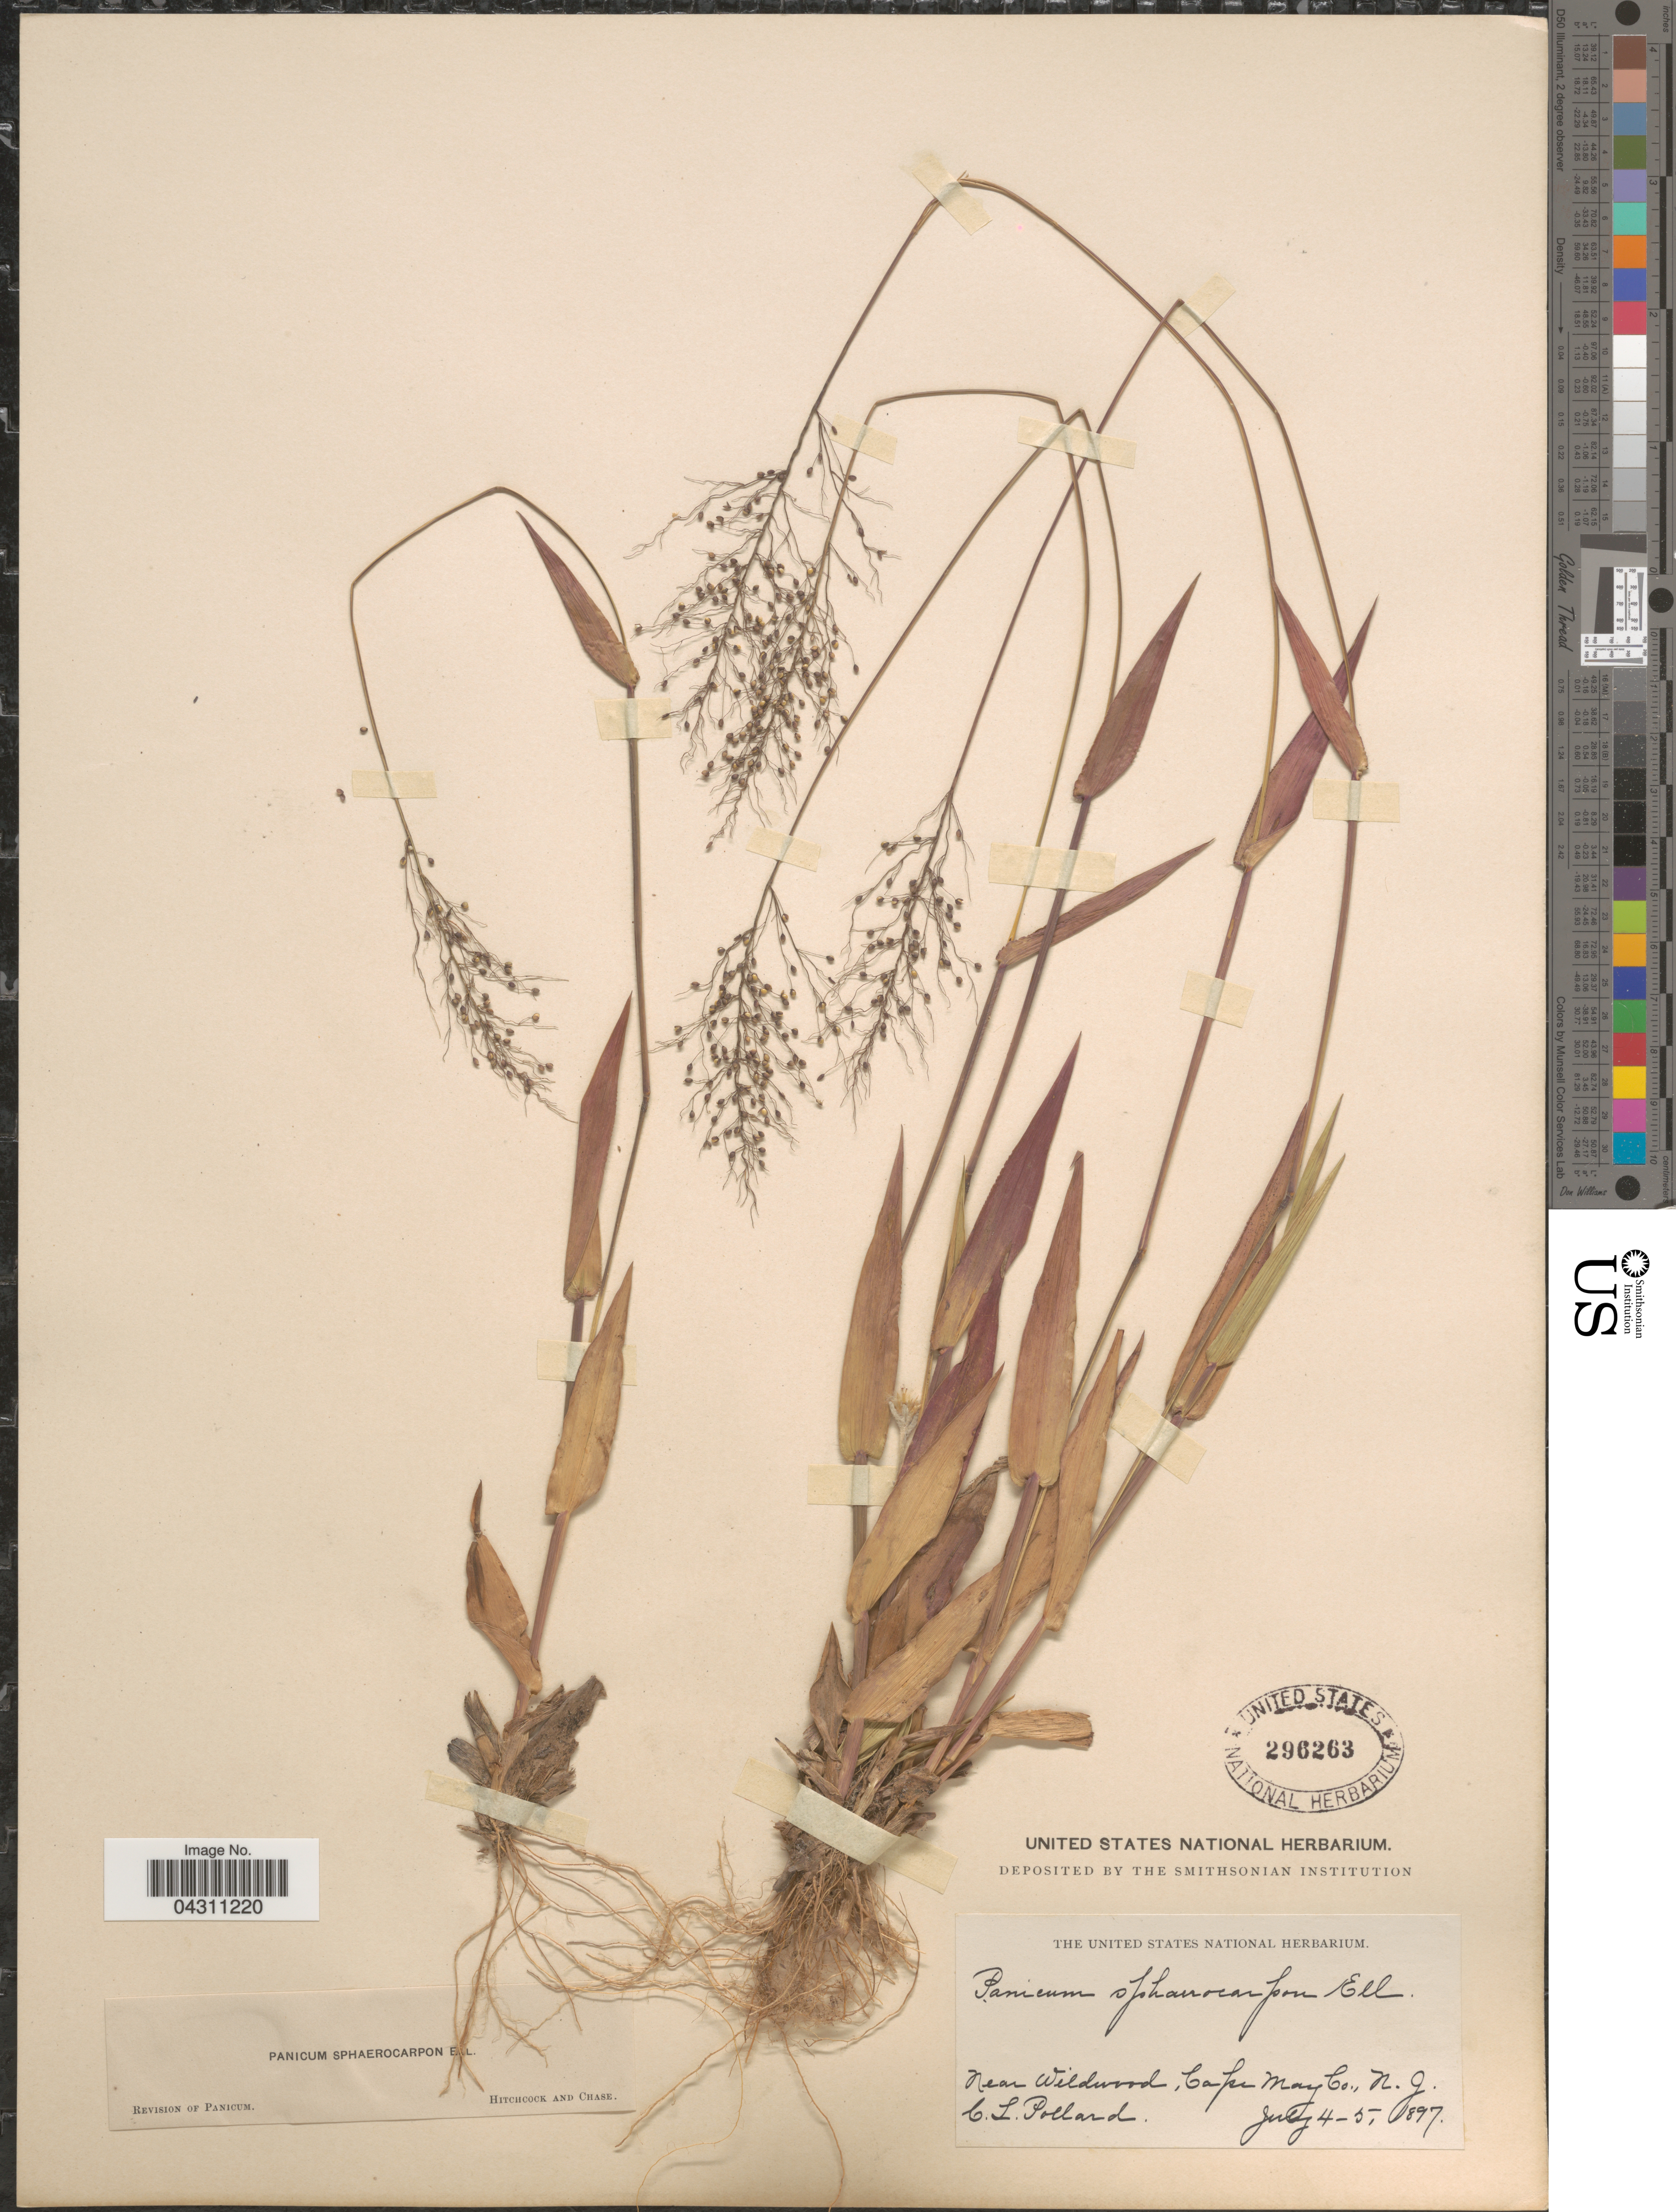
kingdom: Plantae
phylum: Tracheophyta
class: Liliopsida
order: Poales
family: Poaceae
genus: Dichanthelium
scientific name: Dichanthelium sphaerocarpon var. sphaerocarpon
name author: (Elliott) Gould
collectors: C. L. Pollard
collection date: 1897-07-04/1897-07-05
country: United States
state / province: New Jersey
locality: Near Wildwood, Cape May Co.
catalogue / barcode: US 296263